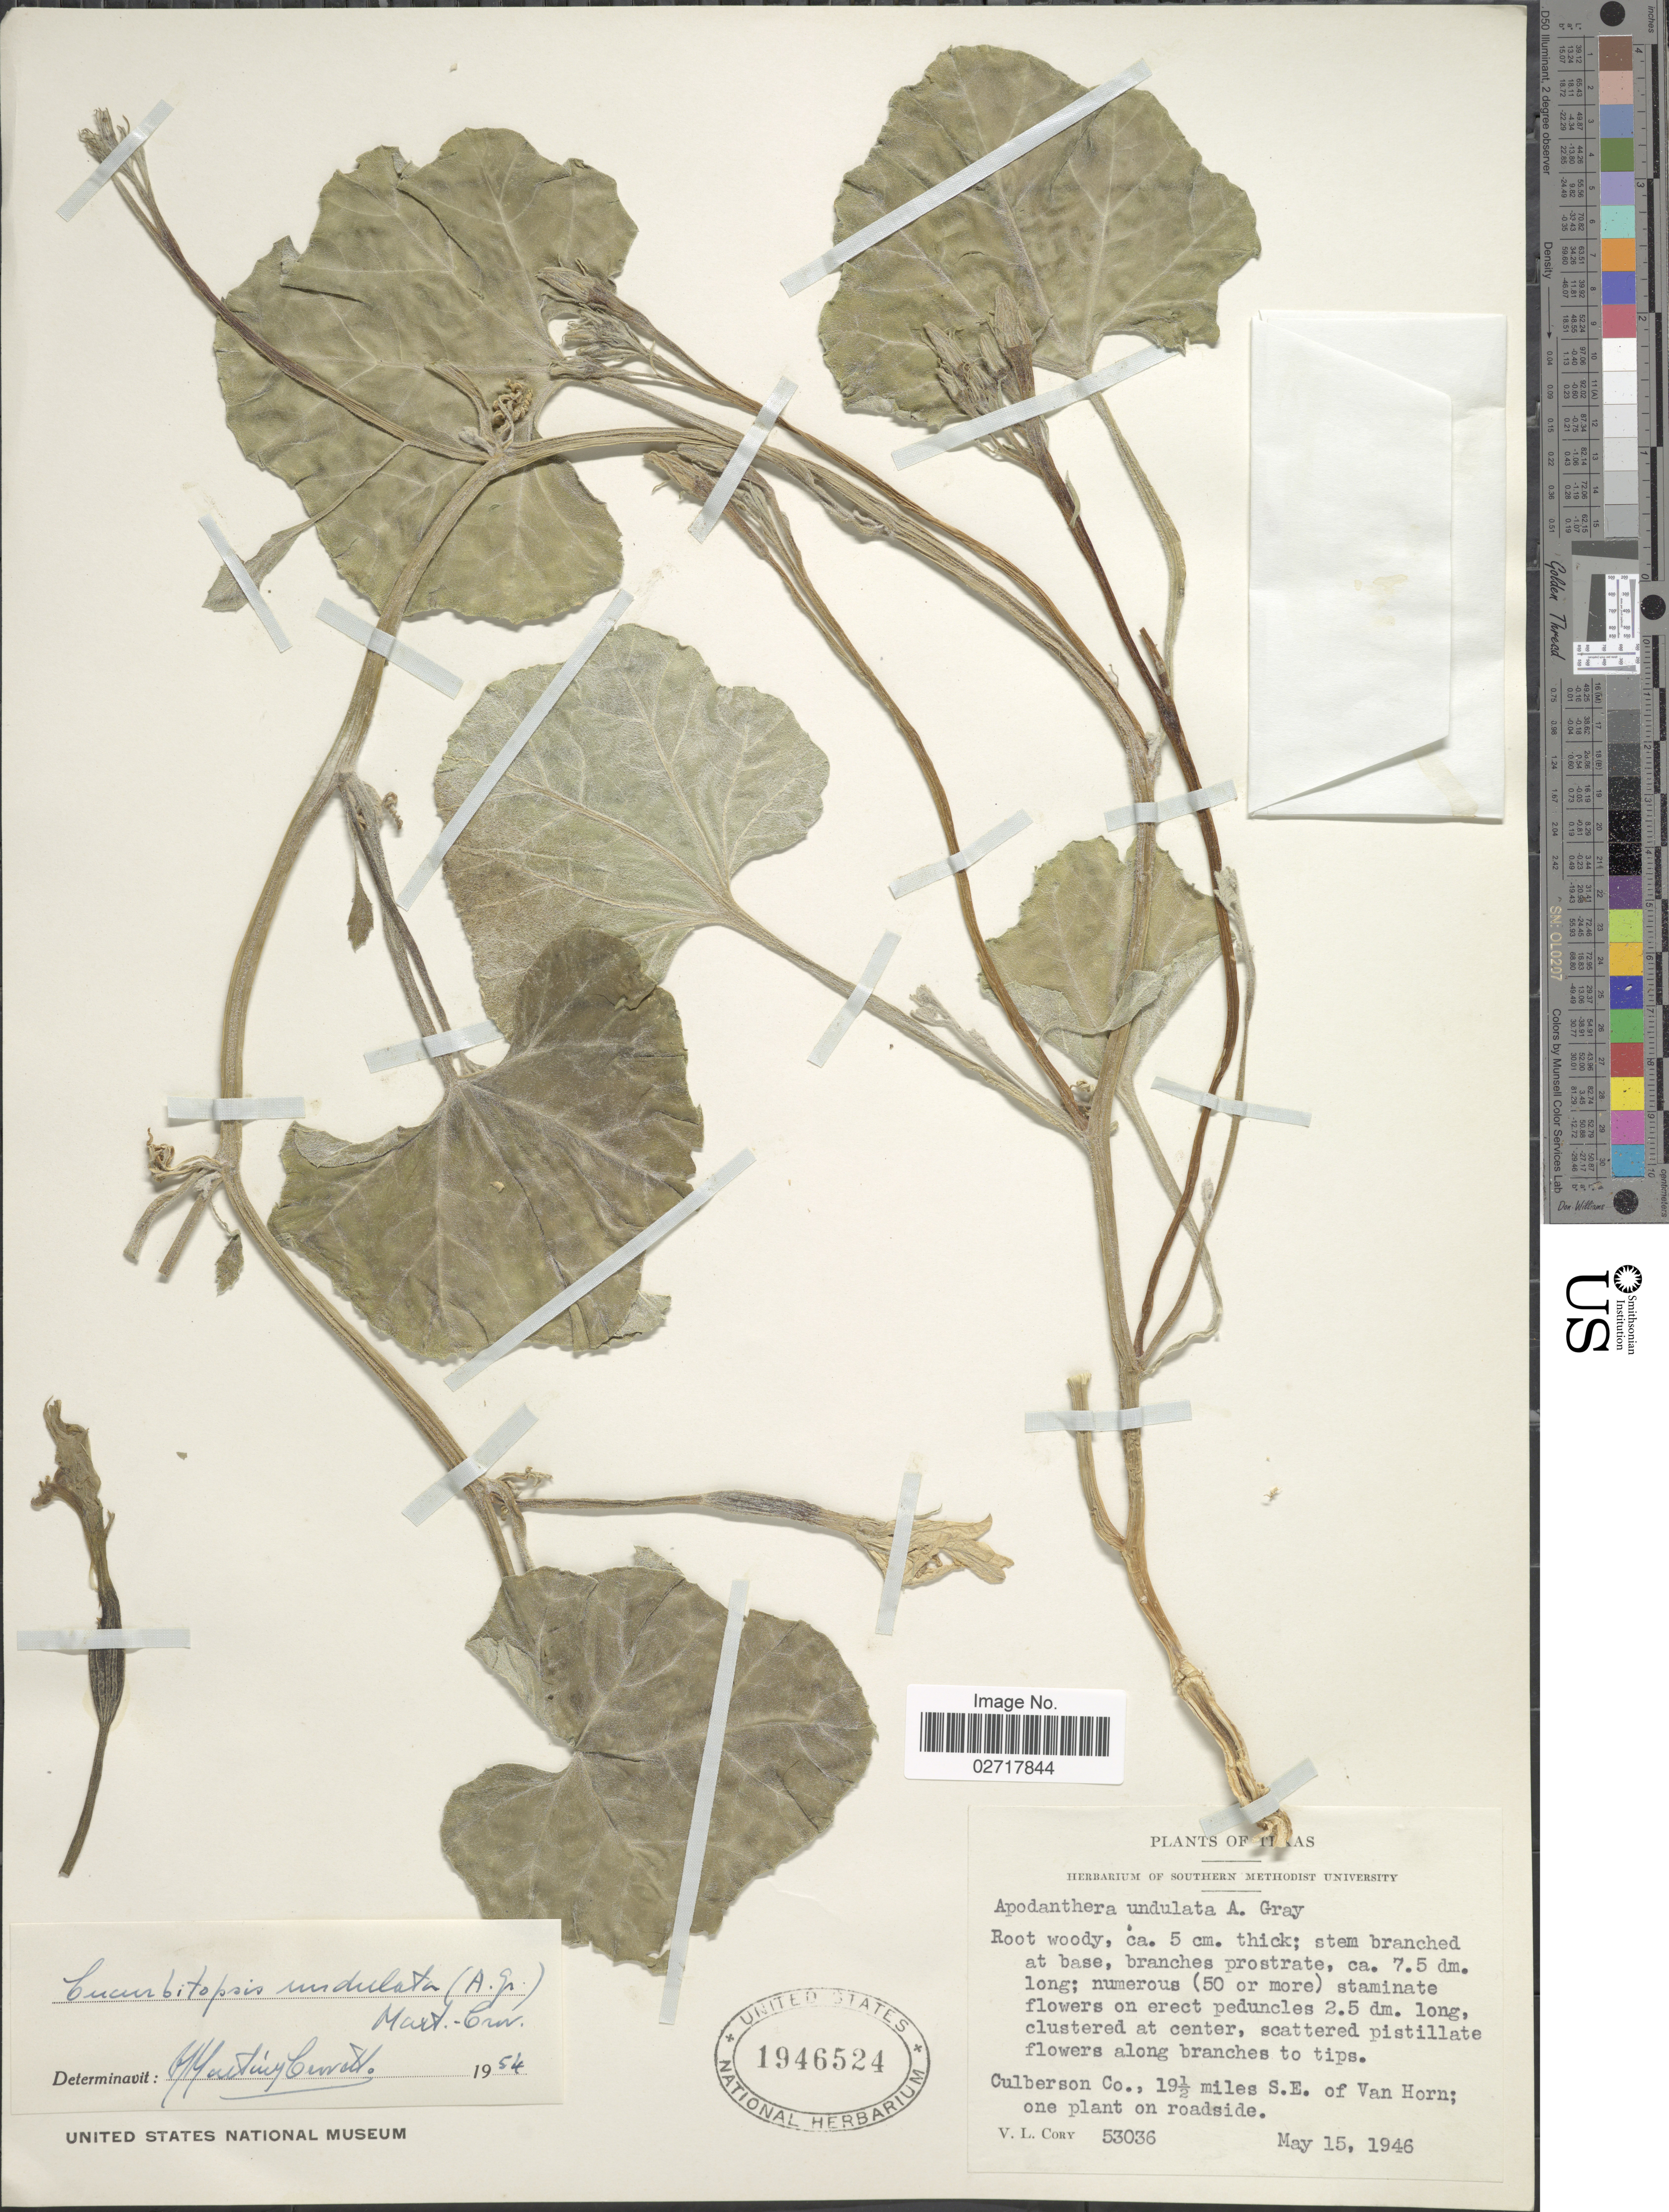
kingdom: Plantae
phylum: Tracheophyta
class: Magnoliopsida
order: Cucurbitales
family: Cucurbitaceae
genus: Apodanthera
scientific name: Apodanthera undulata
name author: A. Gray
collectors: V. Cory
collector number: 53036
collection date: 1946-05-15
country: United States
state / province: Texas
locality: Culberson Co. 19½ miles S.E. of Van Horn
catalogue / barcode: US 1946524